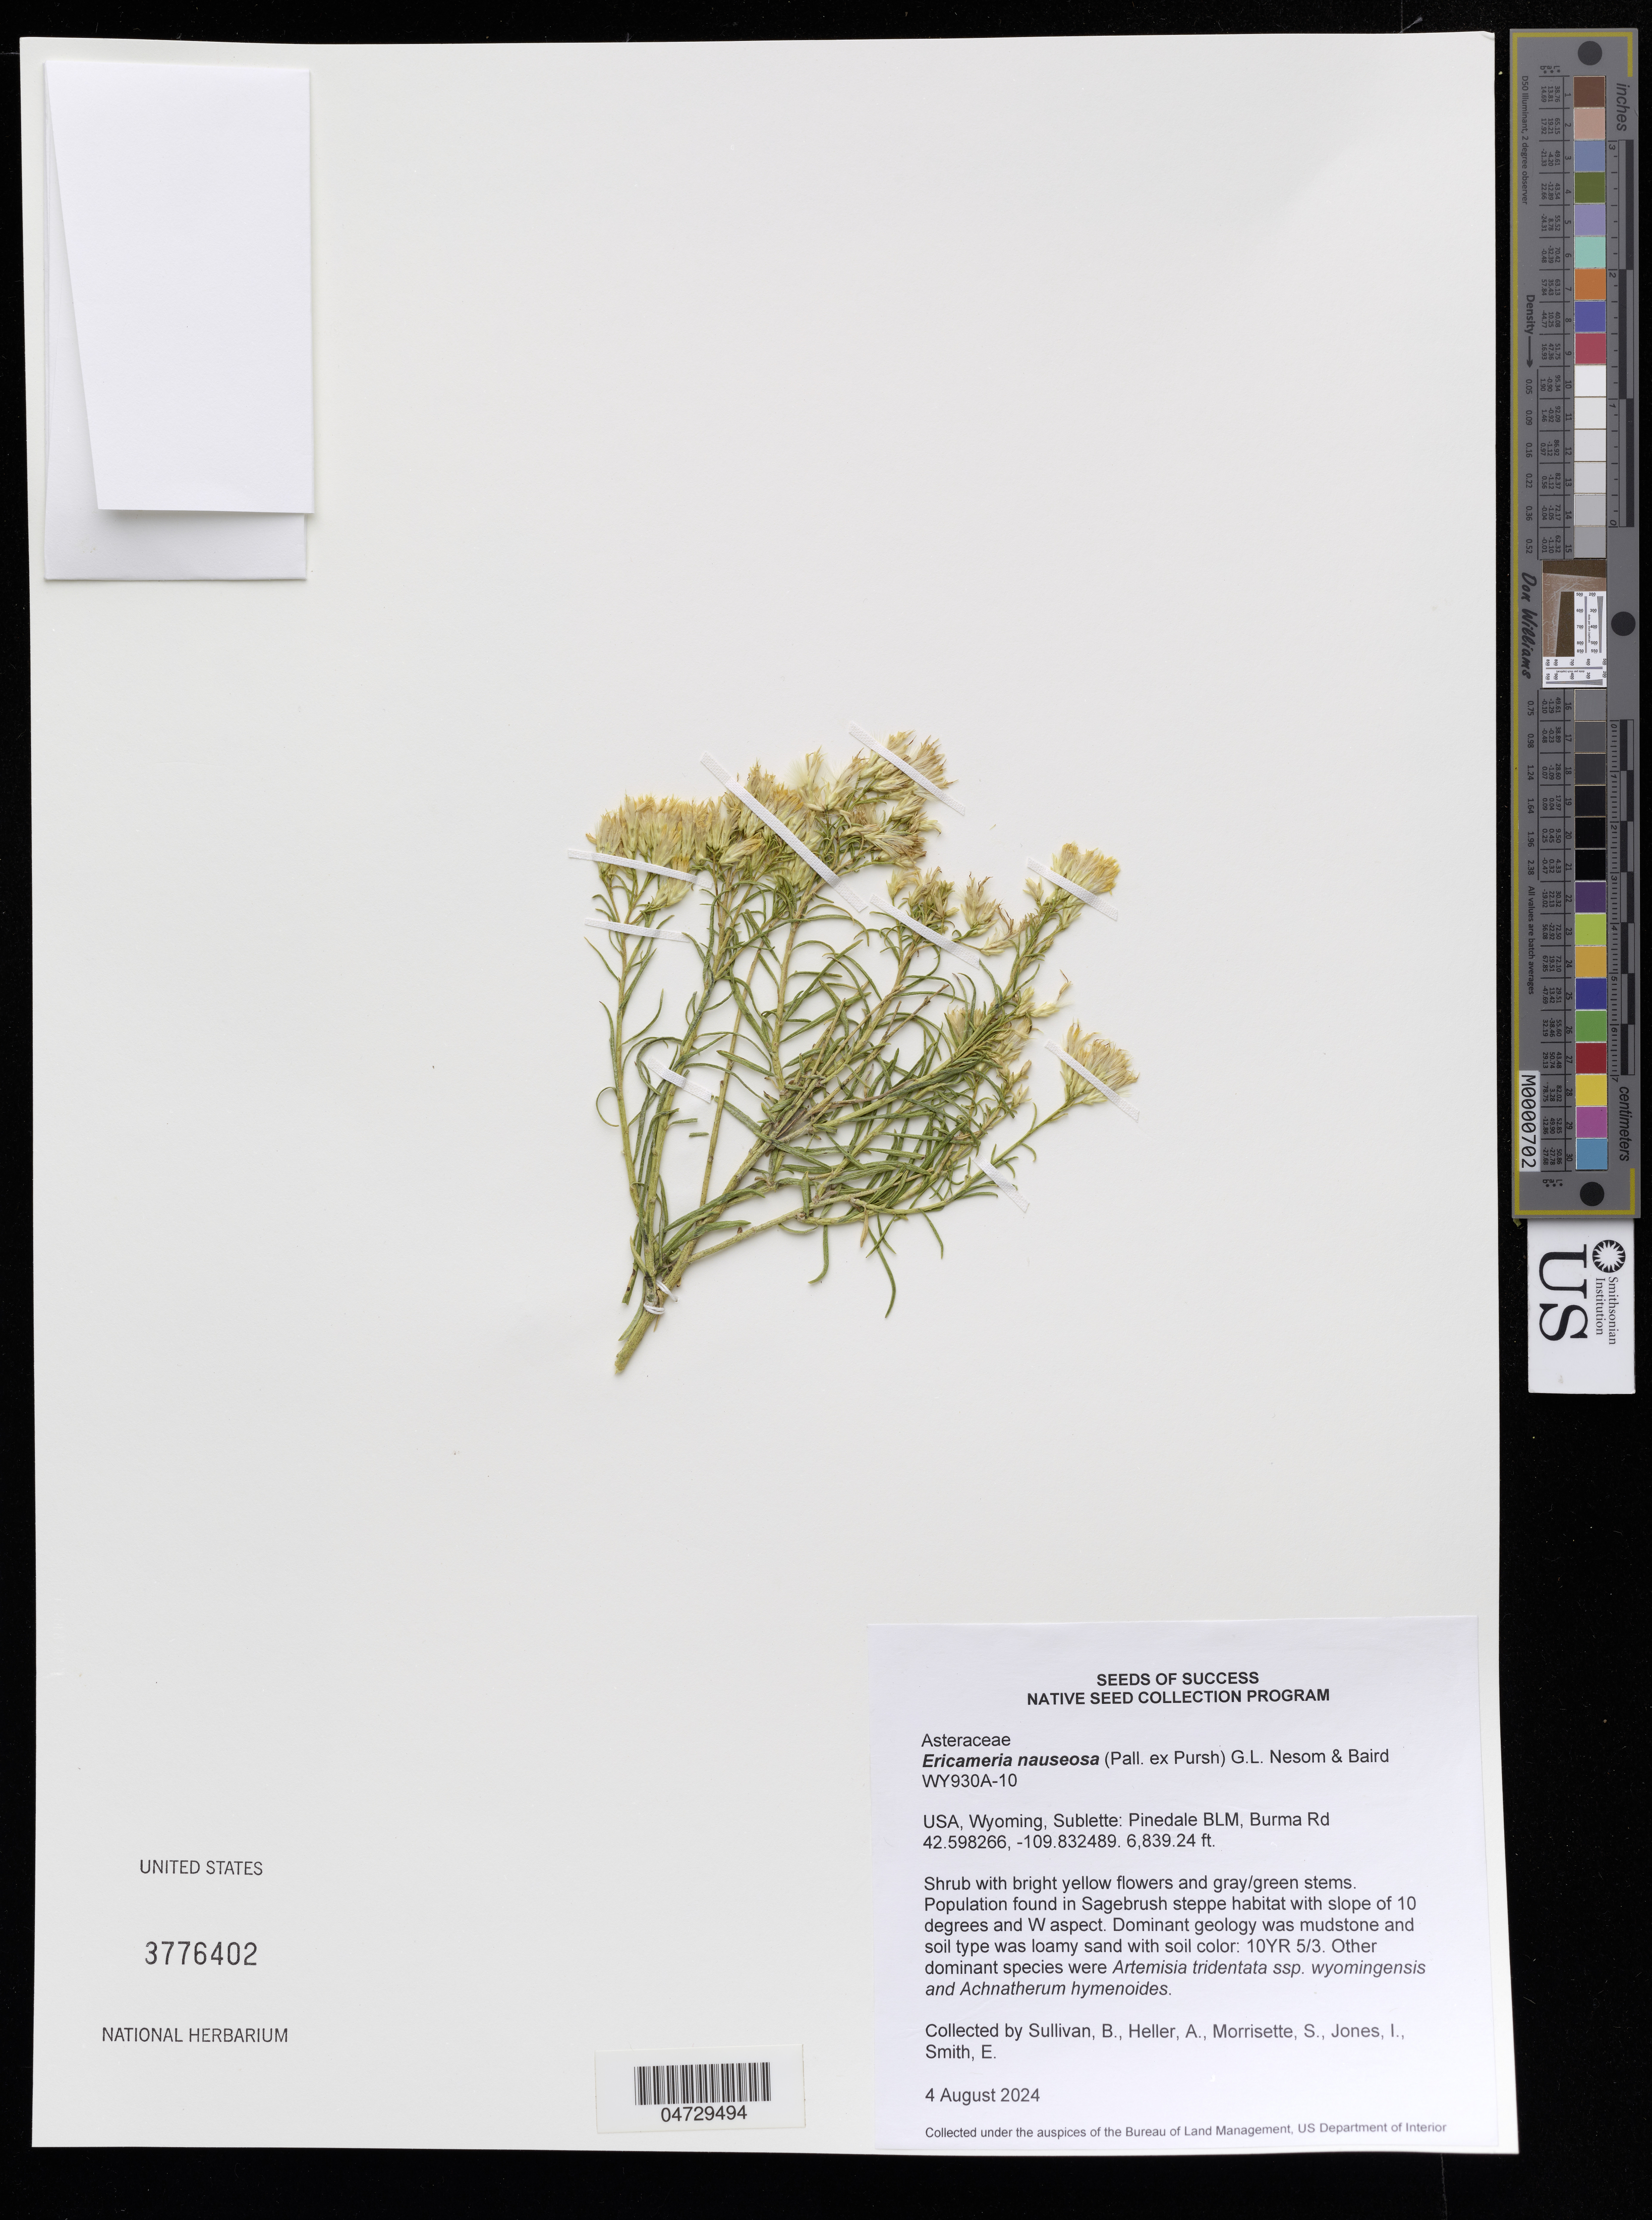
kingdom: Plantae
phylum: Tracheophyta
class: Magnoliopsida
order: Asterales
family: Asteraceae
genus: Ericameria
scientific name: Ericameria nauseosa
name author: (Pall. ex Pursh) G.L. Nesom & G.I. Baird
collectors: B. Sullivan, A. Heller, S. Morrisette & I. Jones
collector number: WY930A-10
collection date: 2024-08-04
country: United States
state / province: Wyoming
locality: Sublette: Pinedal BLM, Burma Rd.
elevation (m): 2084.6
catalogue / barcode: US 3776402